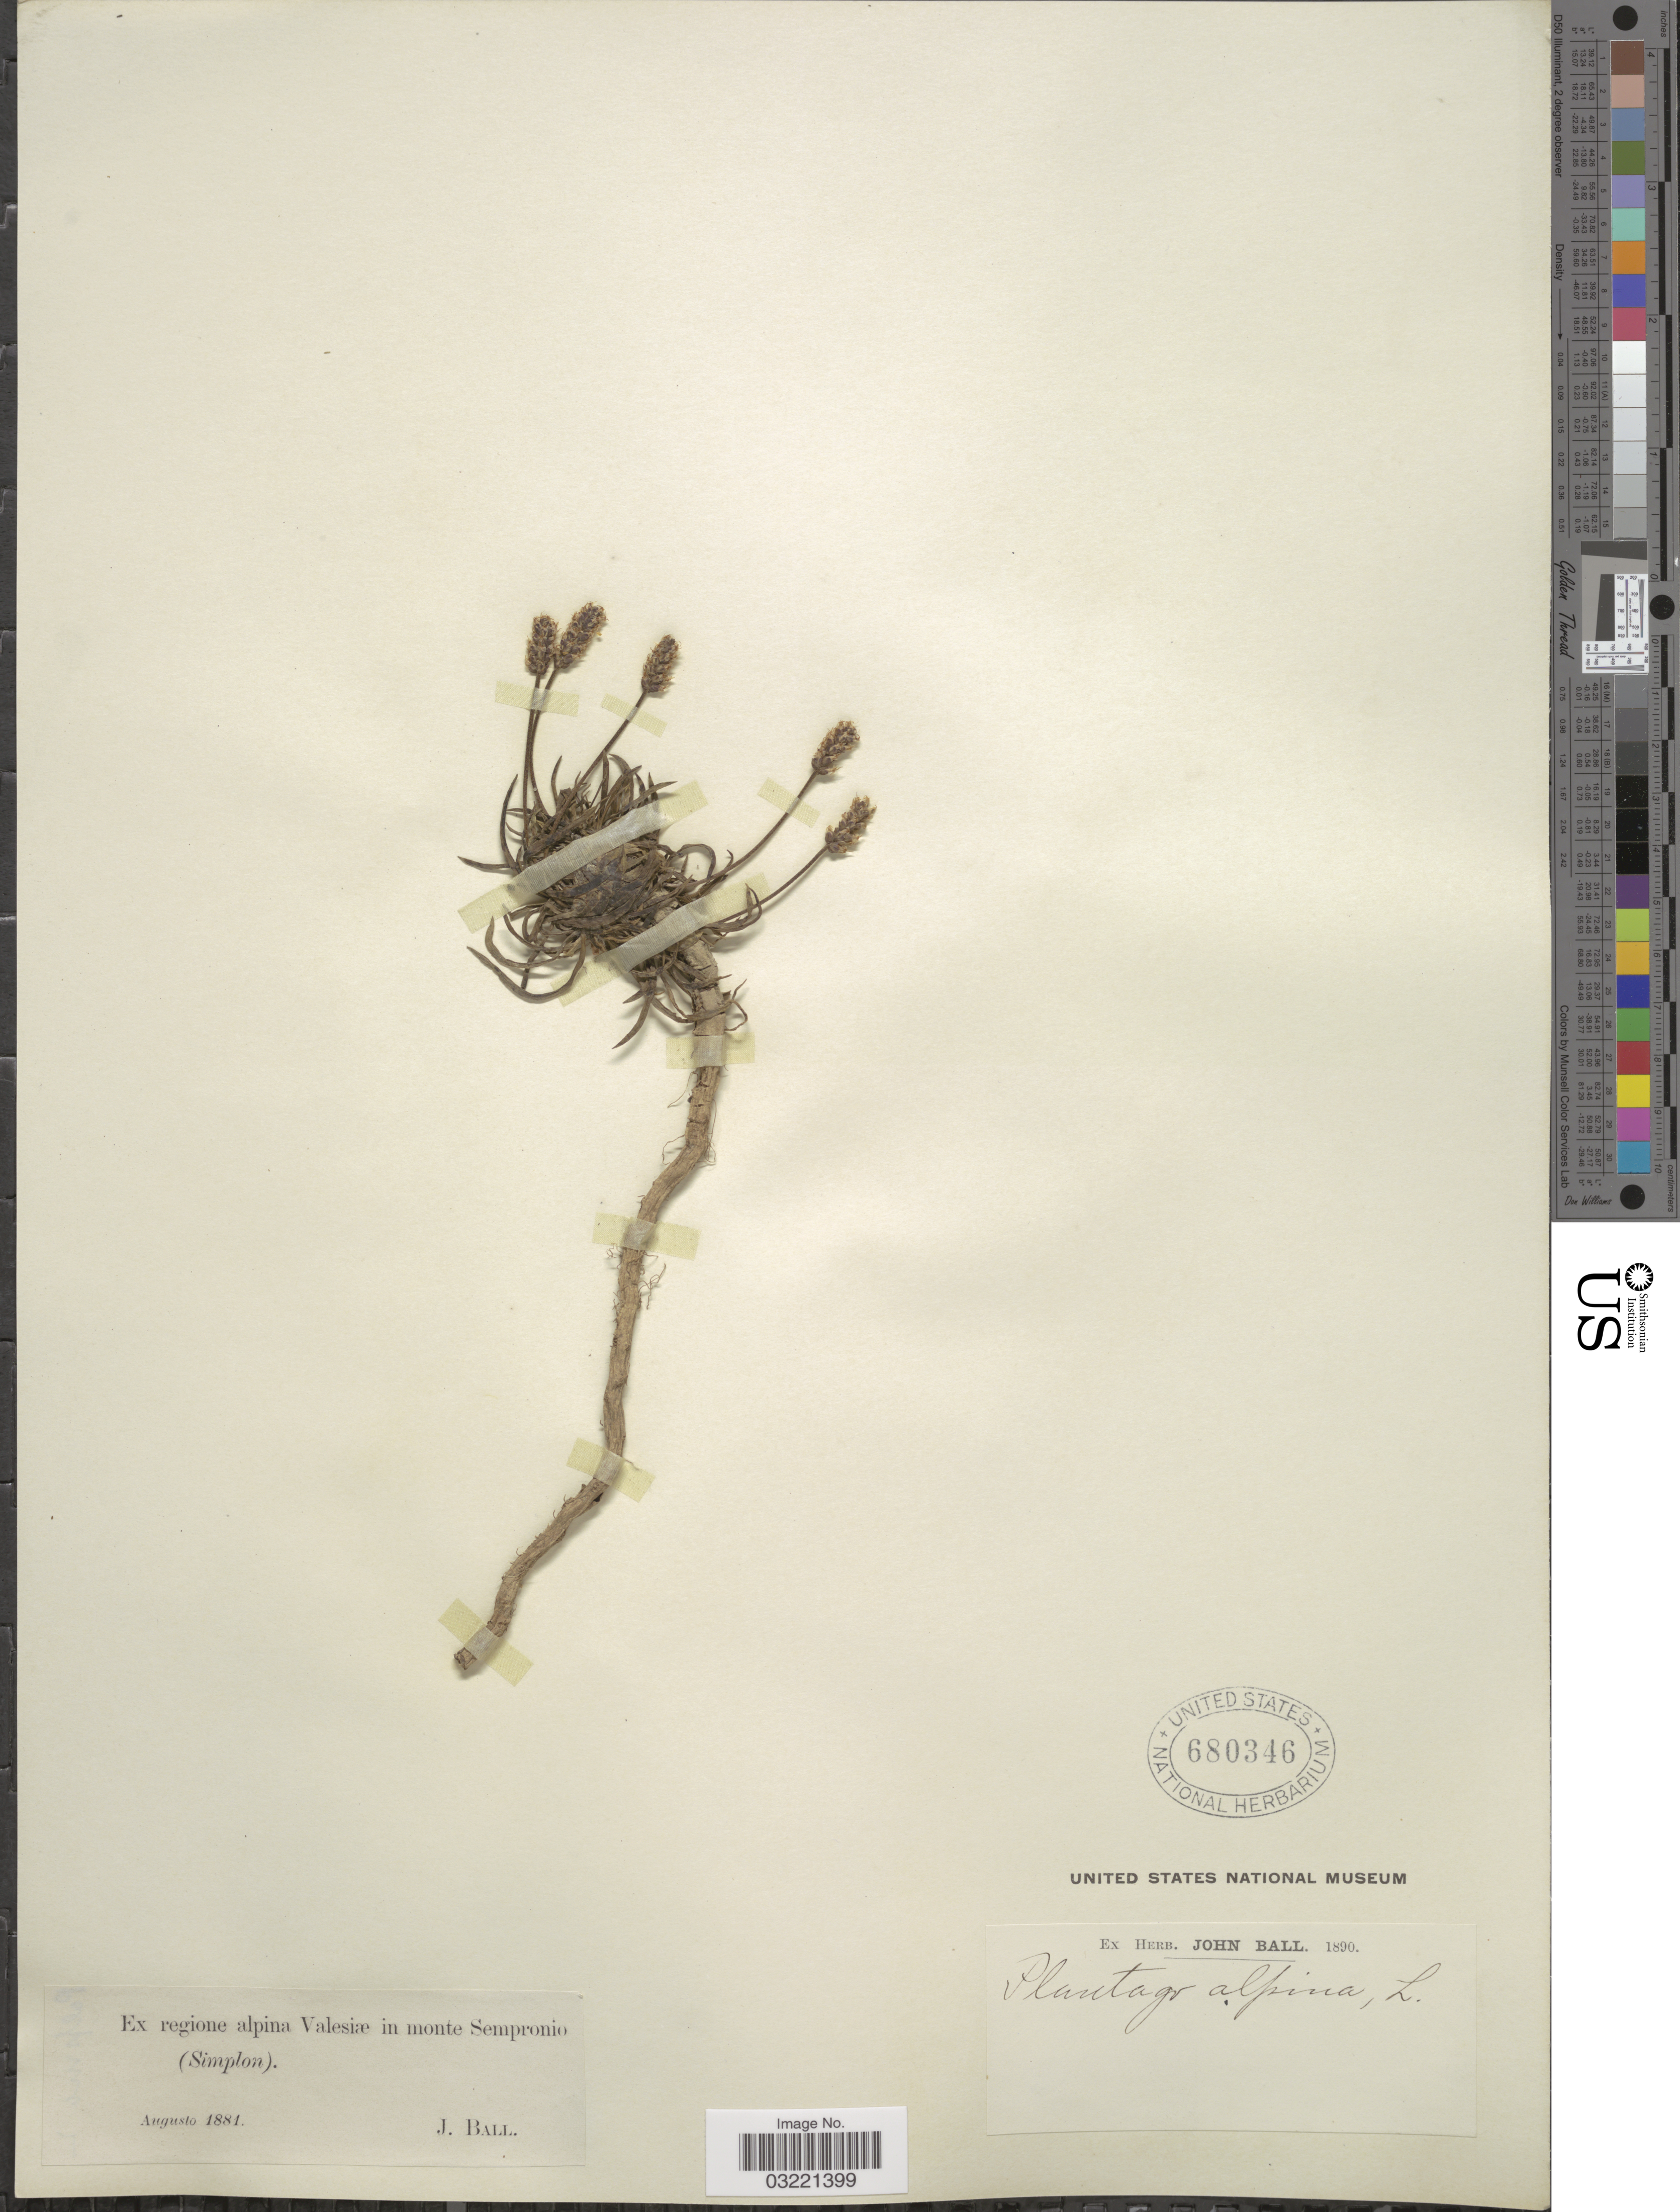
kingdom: Plantae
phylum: Tracheophyta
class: Magnoliopsida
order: Lamiales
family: Plantaginaceae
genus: Plantago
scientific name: Plantago alpina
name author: L.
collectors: J. Ball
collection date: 1881-08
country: Italy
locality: Ex regione alpina Valesiæ in monte Sempronio (Simplon).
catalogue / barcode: US 680346